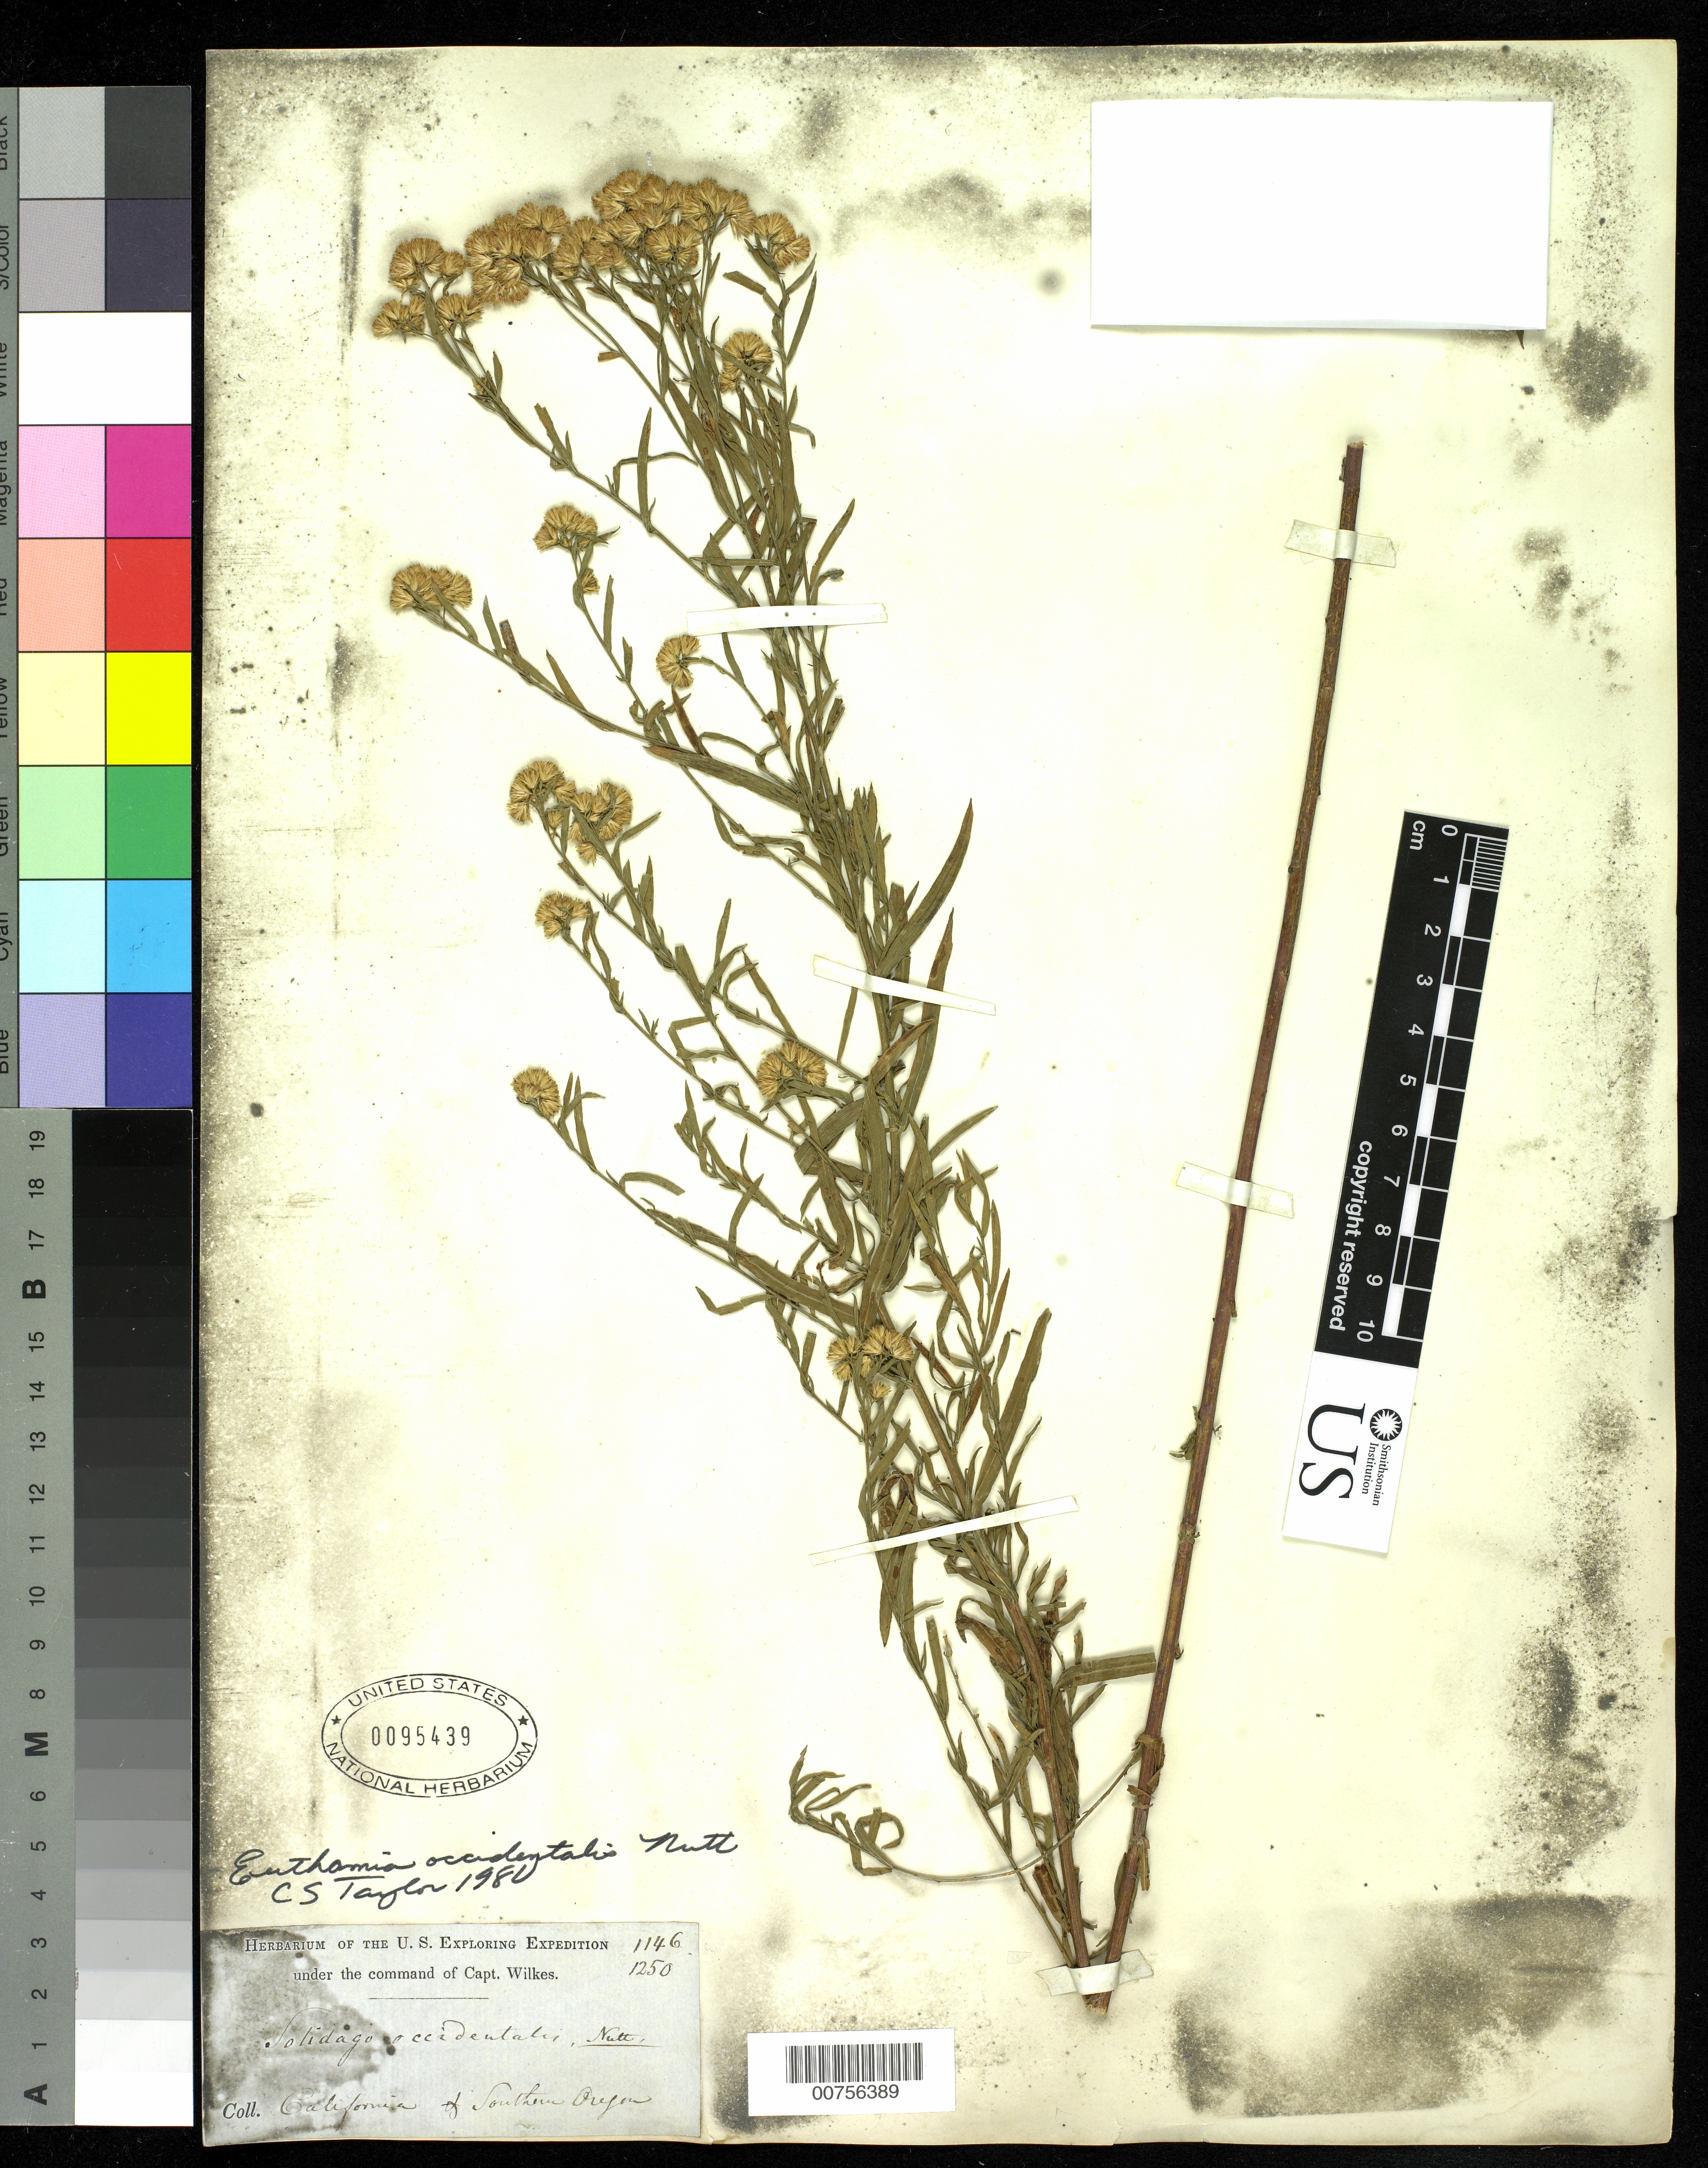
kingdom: Plantae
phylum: Tracheophyta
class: Magnoliopsida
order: Asterales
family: Asteraceae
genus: Euthamia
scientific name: Euthamia occidentalis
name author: Nutt.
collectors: Wilkes Explor. Exped.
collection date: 1838/1842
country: United States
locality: California & Southern Oregon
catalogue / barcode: US 95439